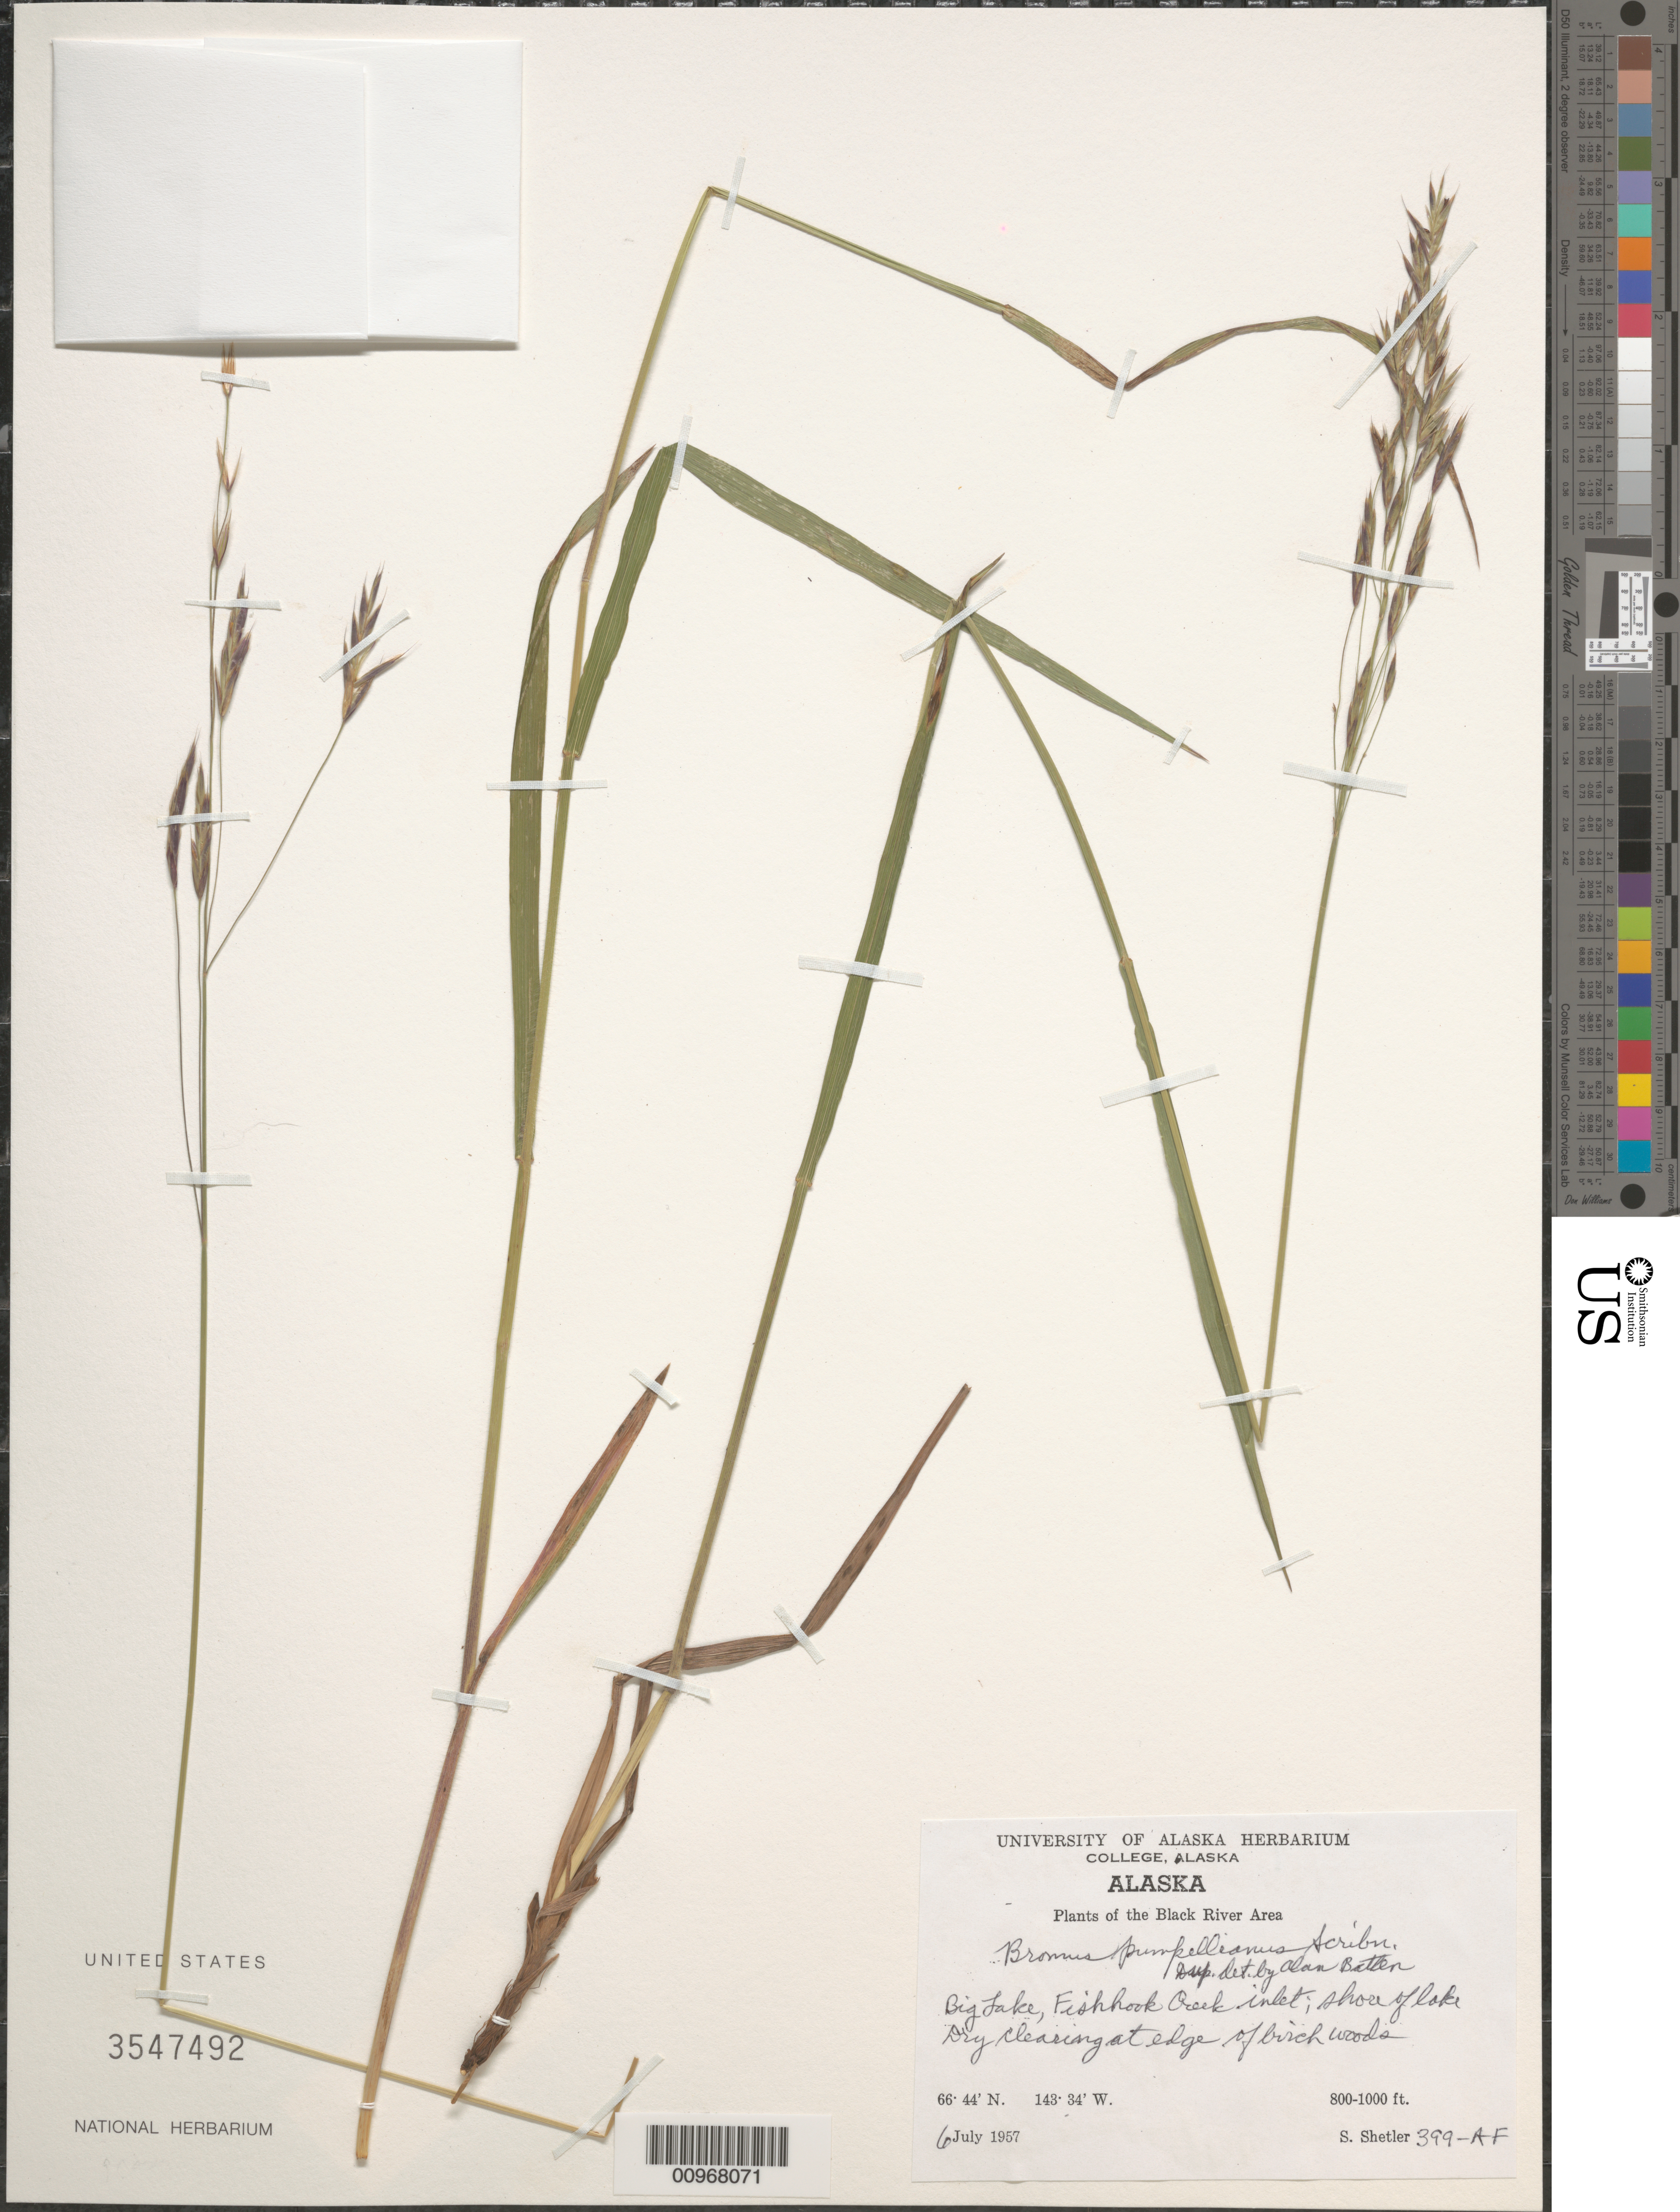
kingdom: Plantae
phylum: Tracheophyta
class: Liliopsida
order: Poales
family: Poaceae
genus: Bromus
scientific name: Bromus pumpellianus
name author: Scribn.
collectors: S. Shetler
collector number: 399-AF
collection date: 1957-07-06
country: United States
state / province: Alaska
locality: The Black River Area. Big Lake, Fishhook Creek inlet; shore of lake.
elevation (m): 244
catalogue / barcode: US 3547492